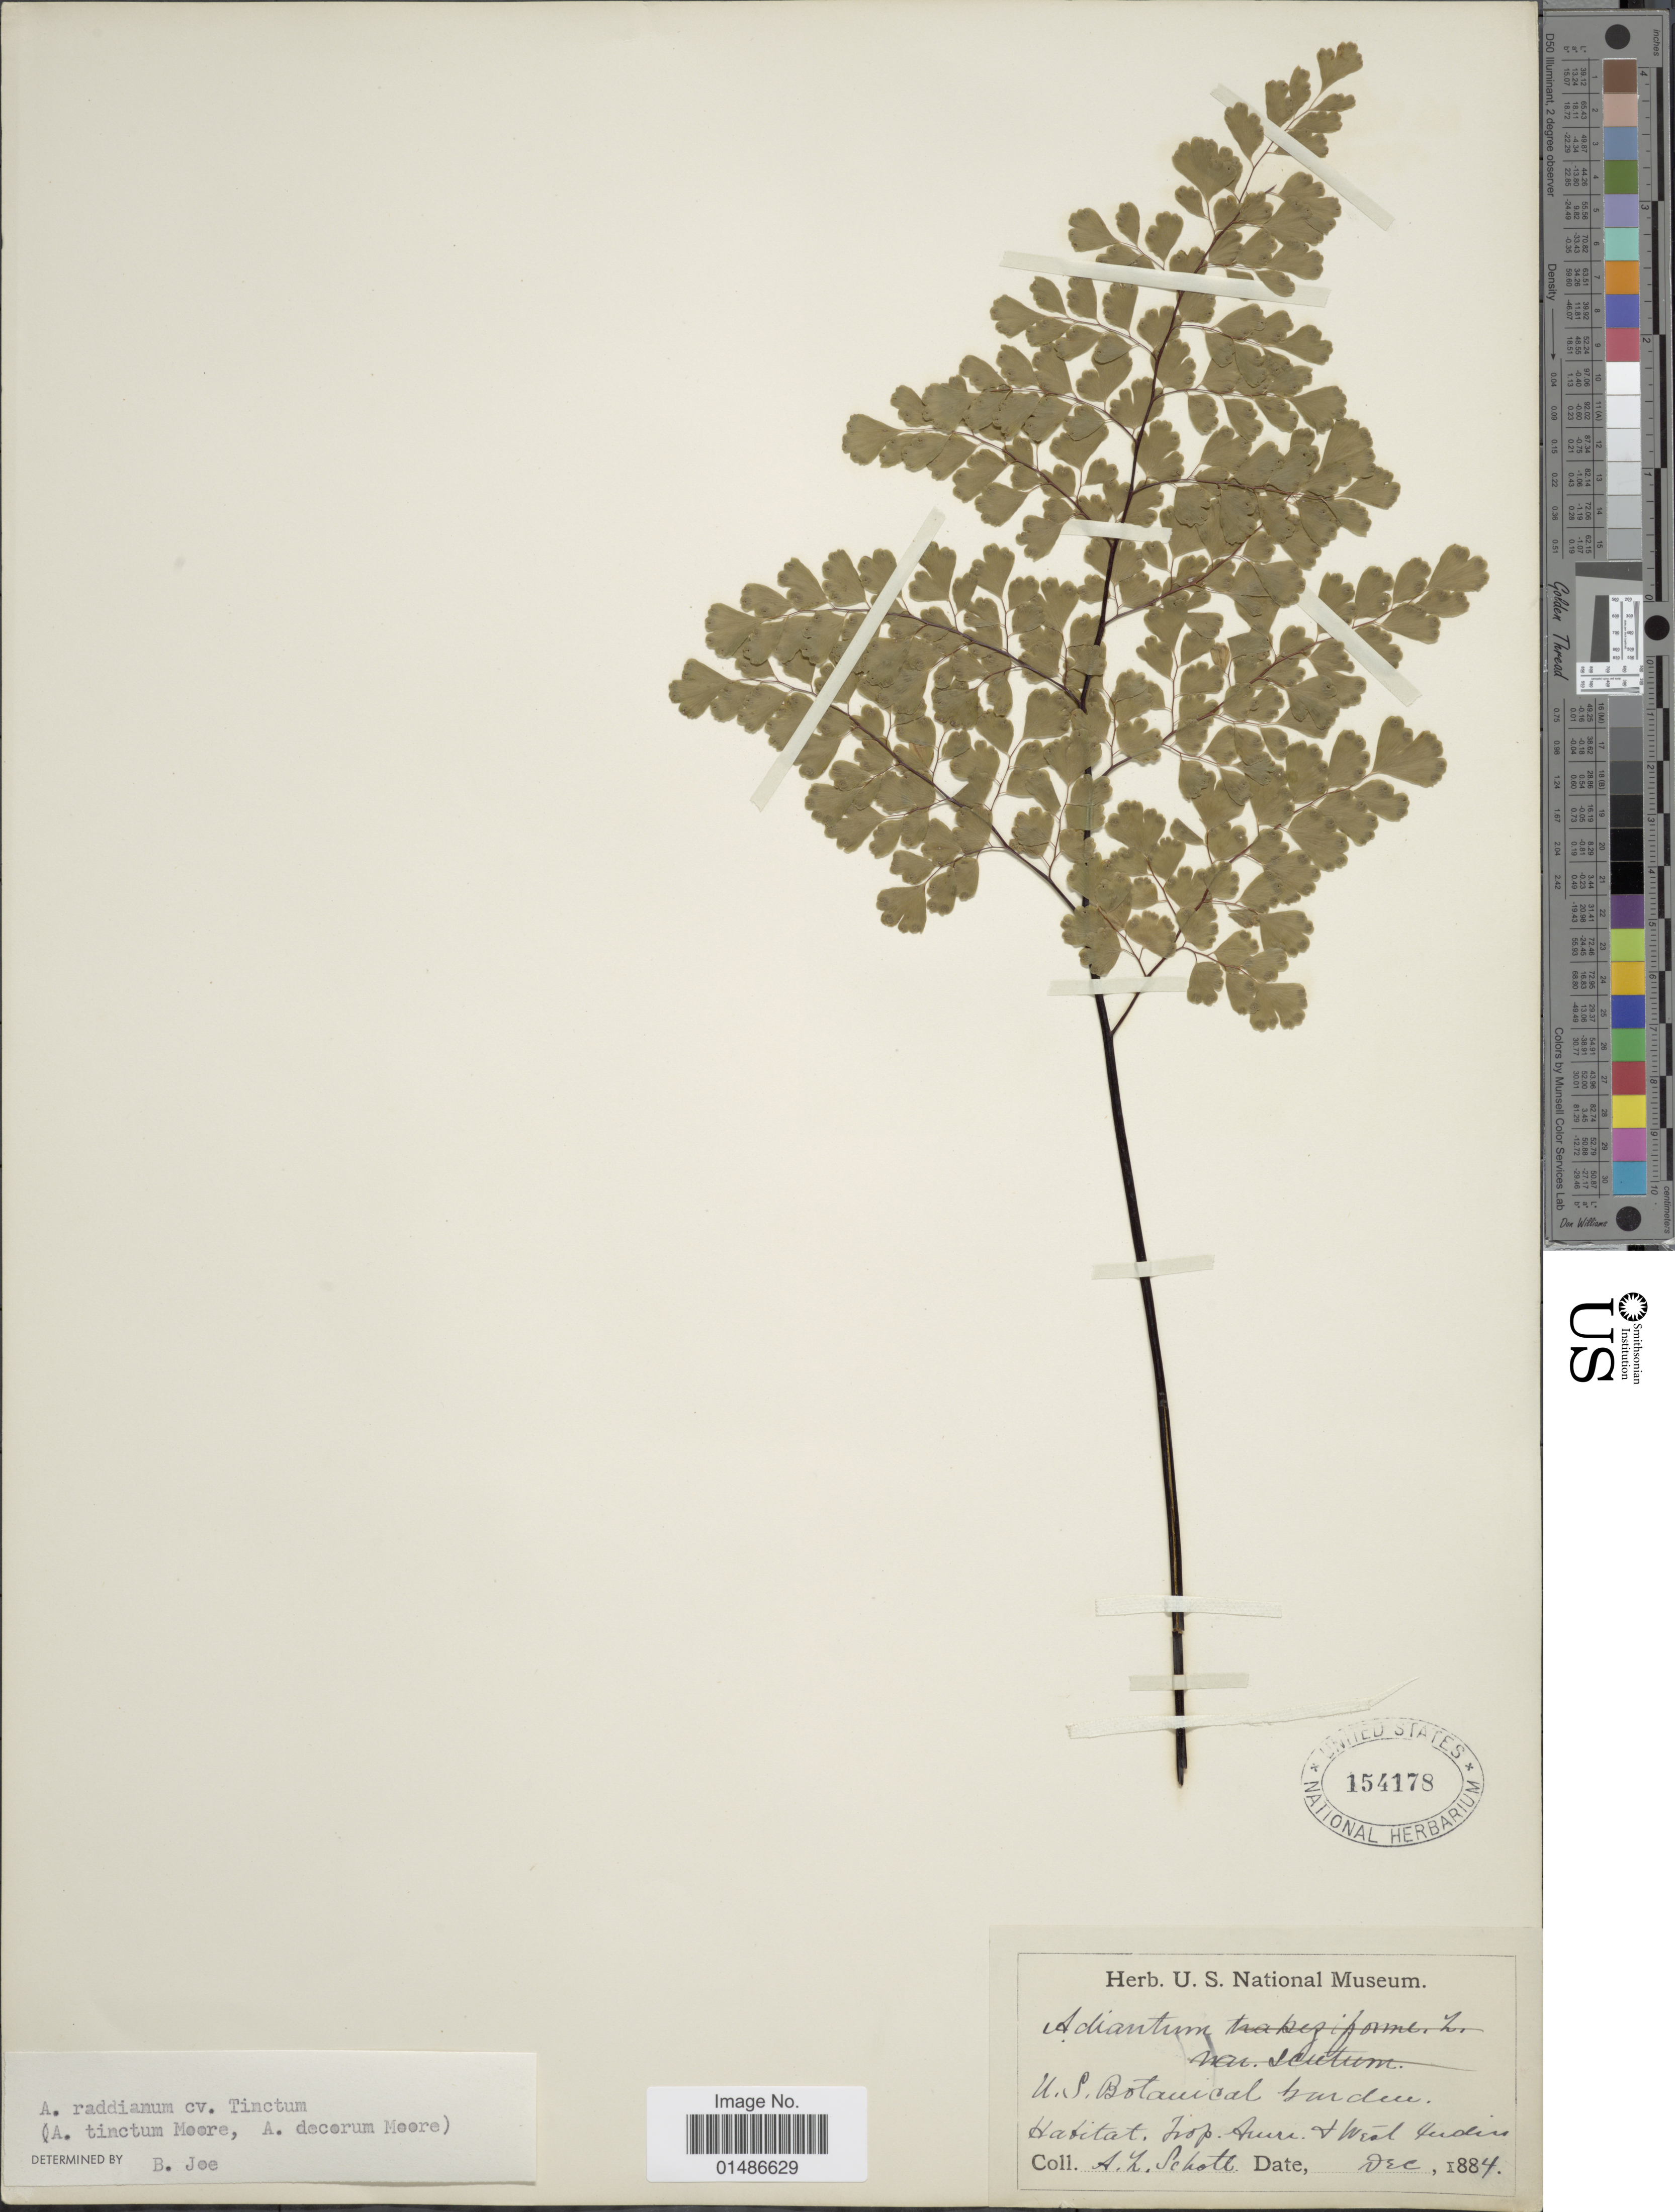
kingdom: Plantae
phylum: Tracheophyta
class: Polypodiopsida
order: Polypodiales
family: Pteridaceae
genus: Adiantum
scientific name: Adiantum raddianum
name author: C. Presl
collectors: A. L. Schott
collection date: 1884-12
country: United States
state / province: District of Columbia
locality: U.S. Botanical Garden. Trop. Amer. & West Gardens.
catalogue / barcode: US 154178